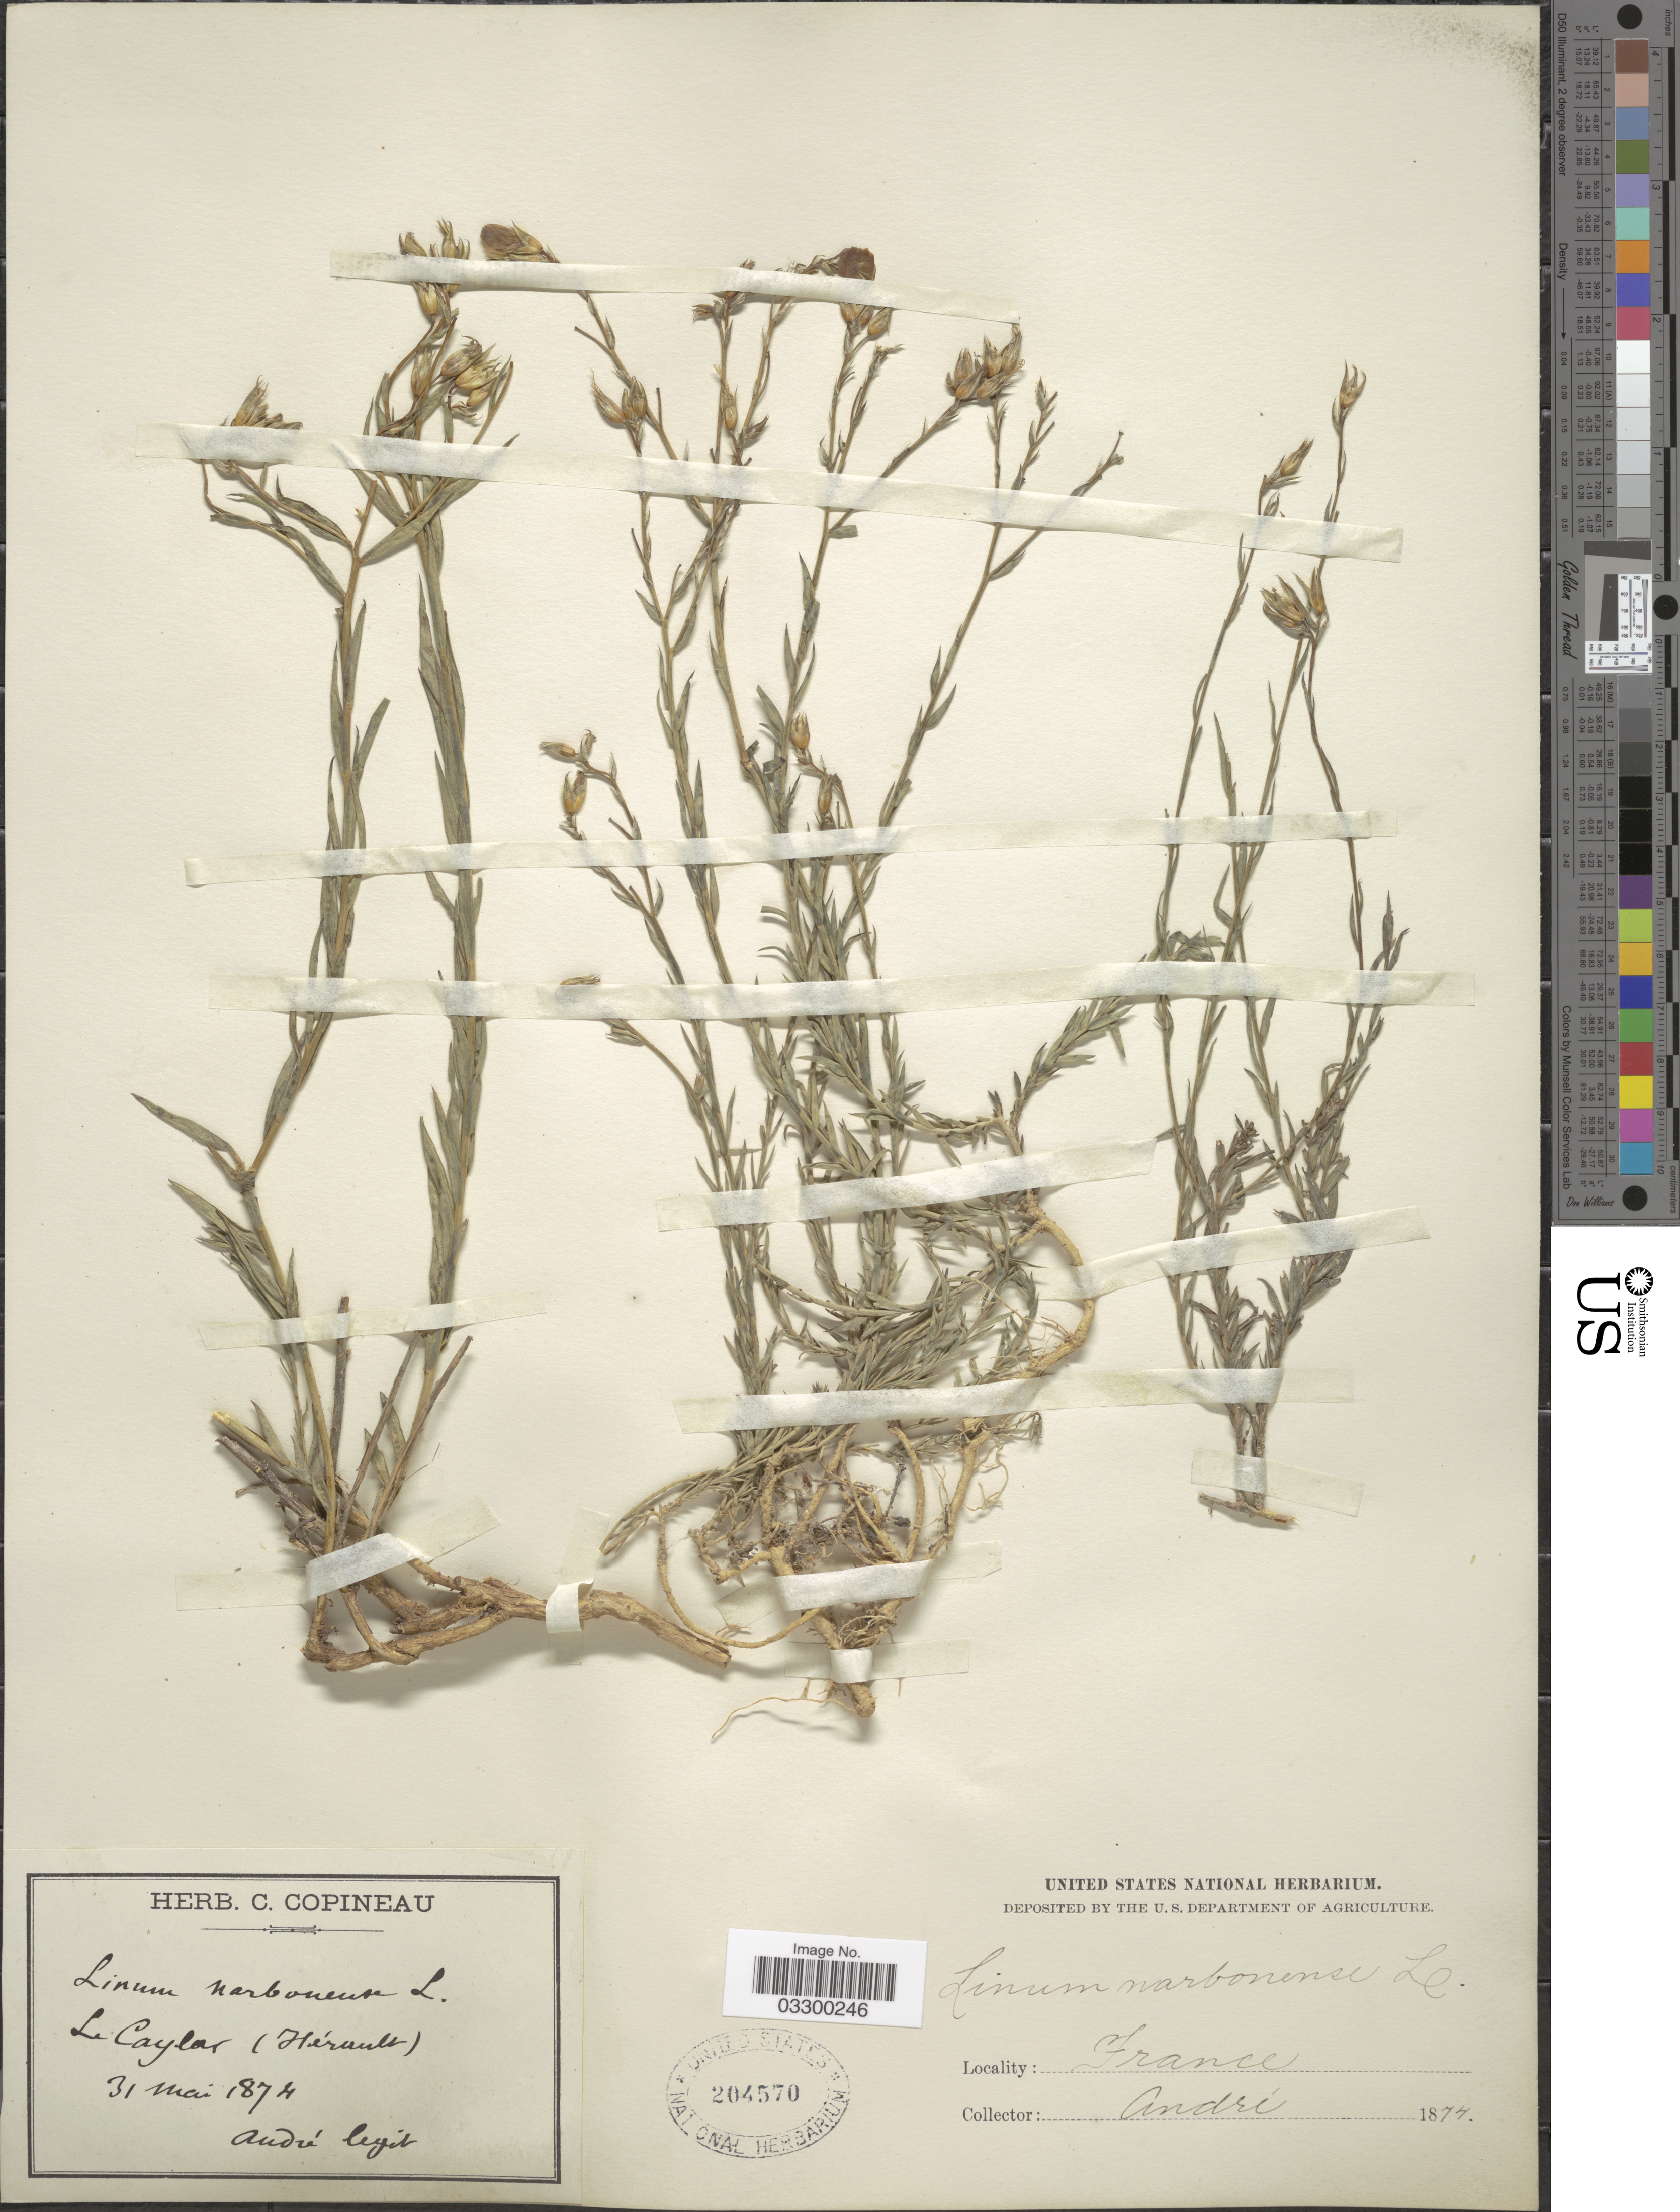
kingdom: Plantae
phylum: Tracheophyta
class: Magnoliopsida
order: Malpighiales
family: Linaceae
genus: Linum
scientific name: Linum narbonense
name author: L.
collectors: André, --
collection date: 1874-05-31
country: France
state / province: Occitanie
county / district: Hérault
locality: Le Caylar (Hérault).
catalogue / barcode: US 204570